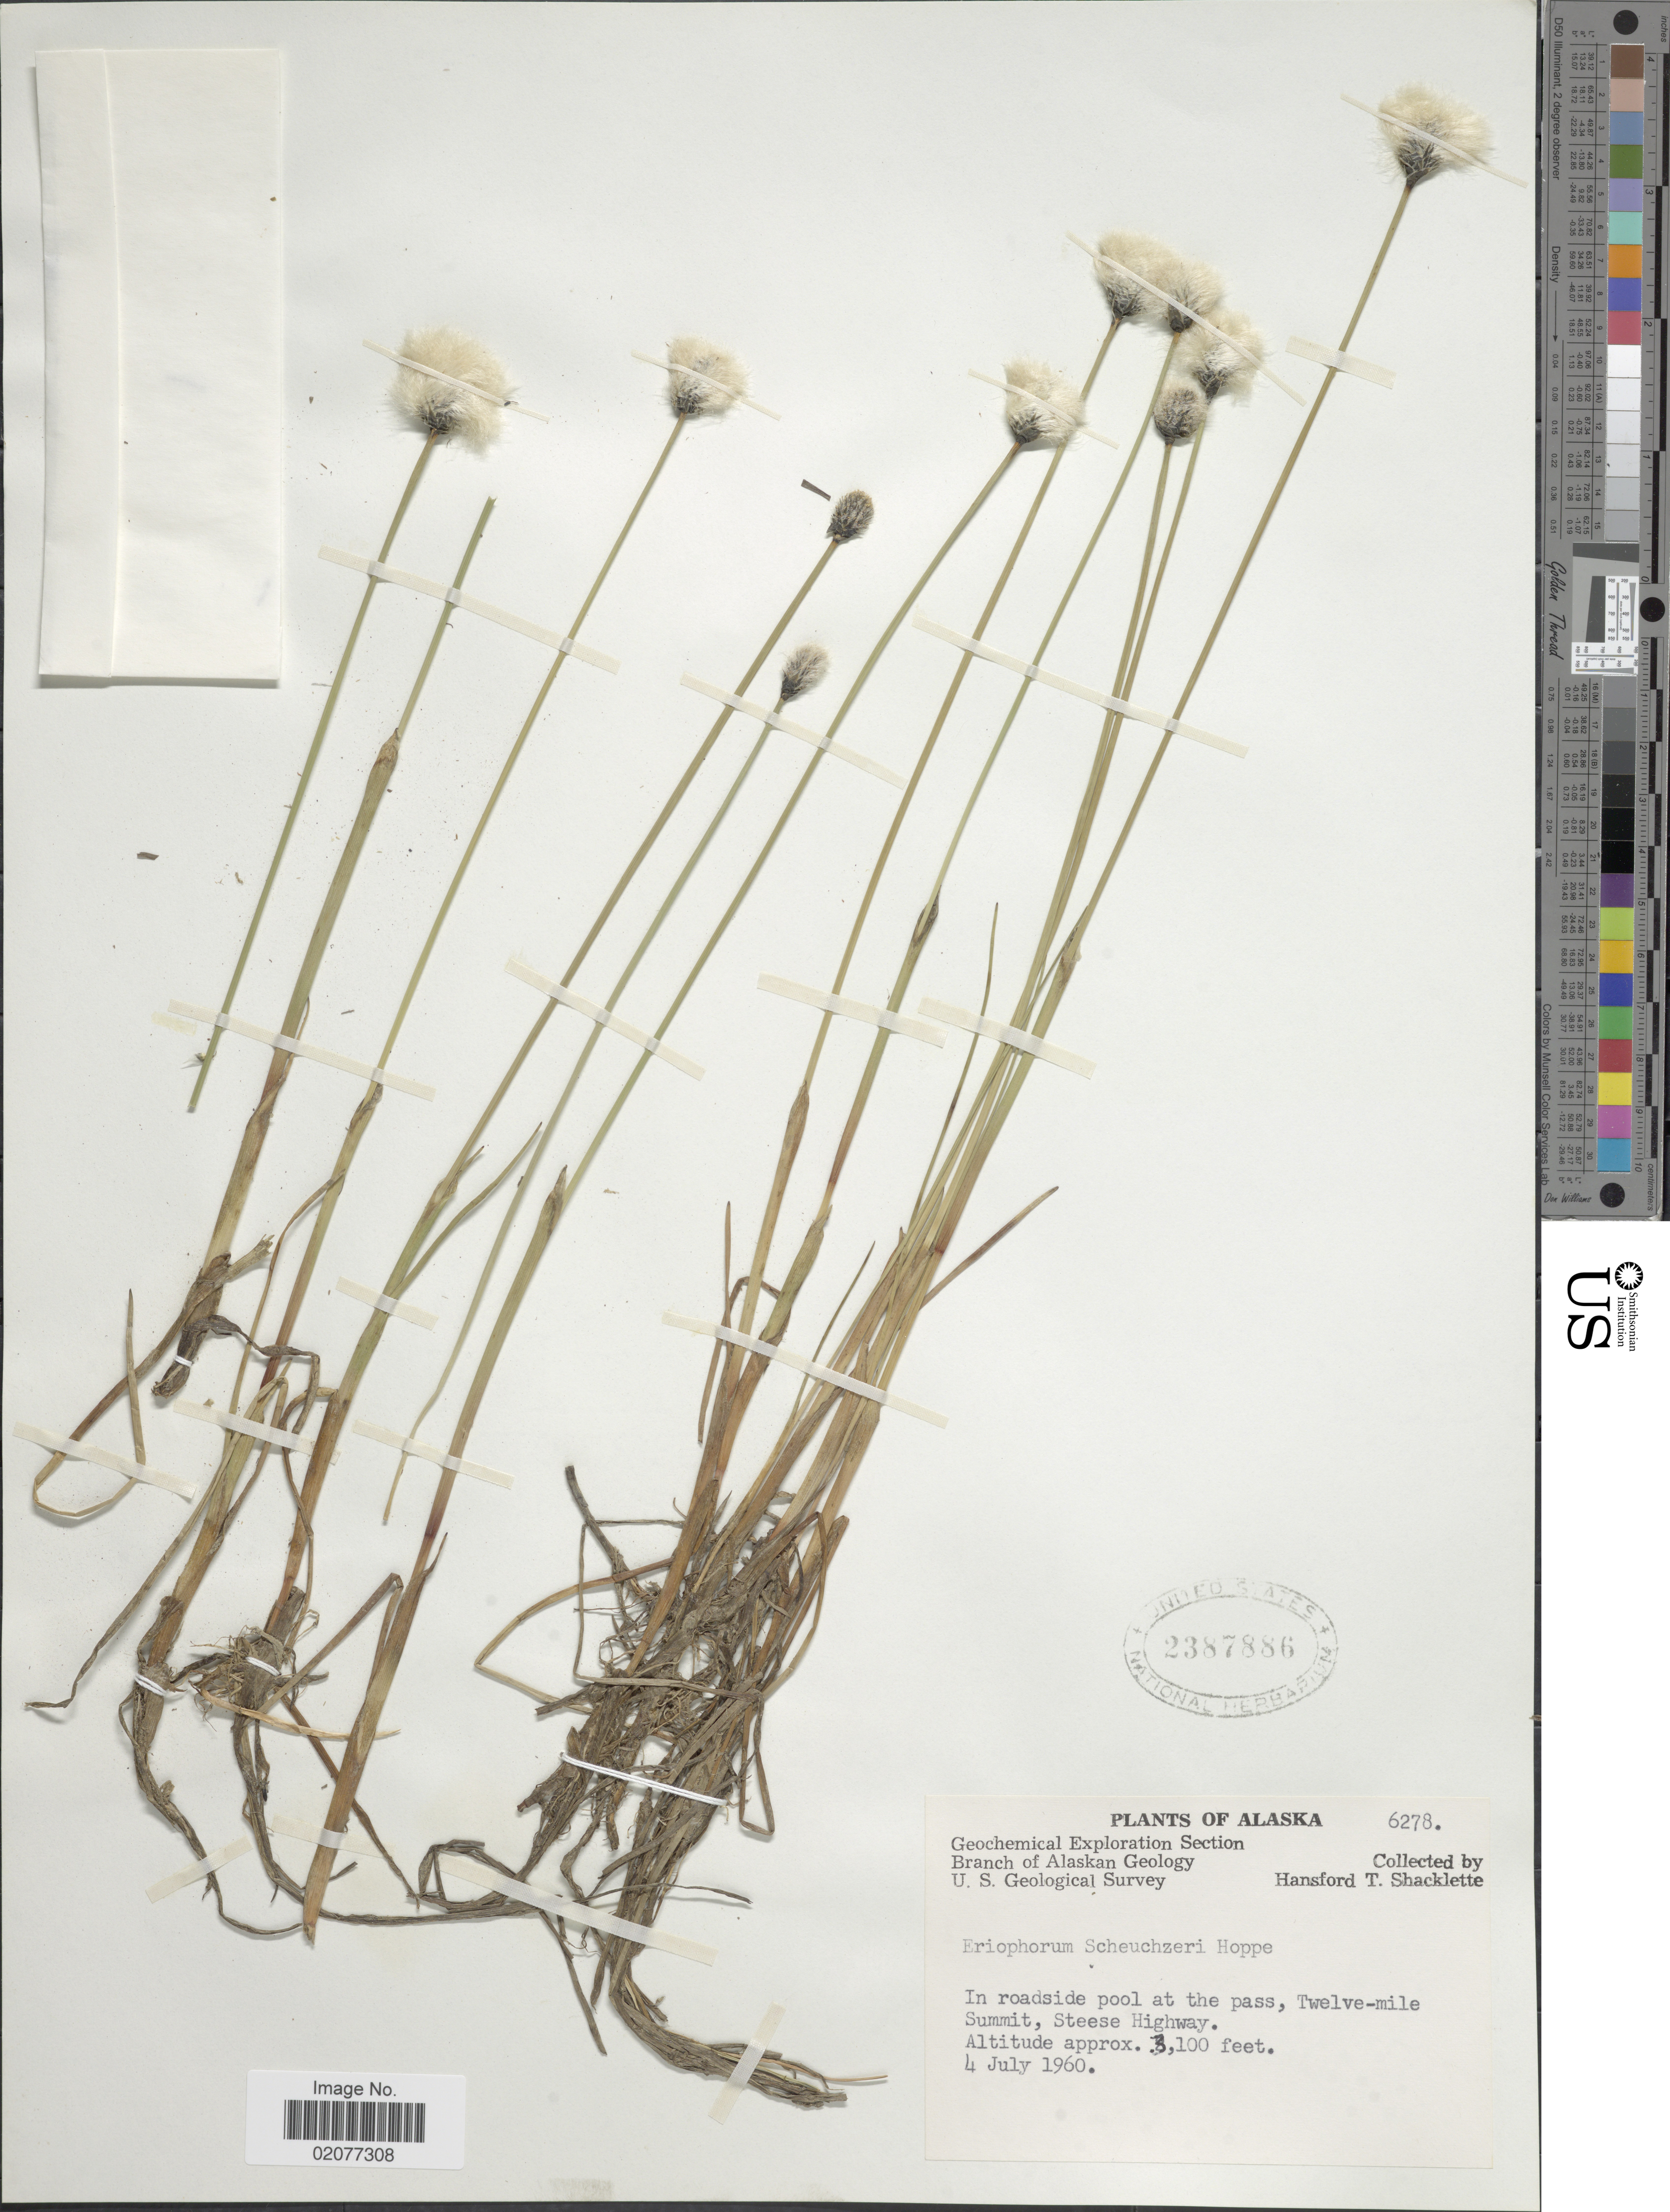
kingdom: Plantae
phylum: Tracheophyta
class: Liliopsida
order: Poales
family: Cyperaceae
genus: Eriophorum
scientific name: Eriophorum scheuchzeri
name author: Hoppe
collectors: H. Shacklette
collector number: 6278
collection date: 1960-07-04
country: United States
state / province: Alaska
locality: Alaska. In roadside pool at the pass, Twelve-mile Summit, Steese Highway,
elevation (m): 945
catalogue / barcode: US 2387886